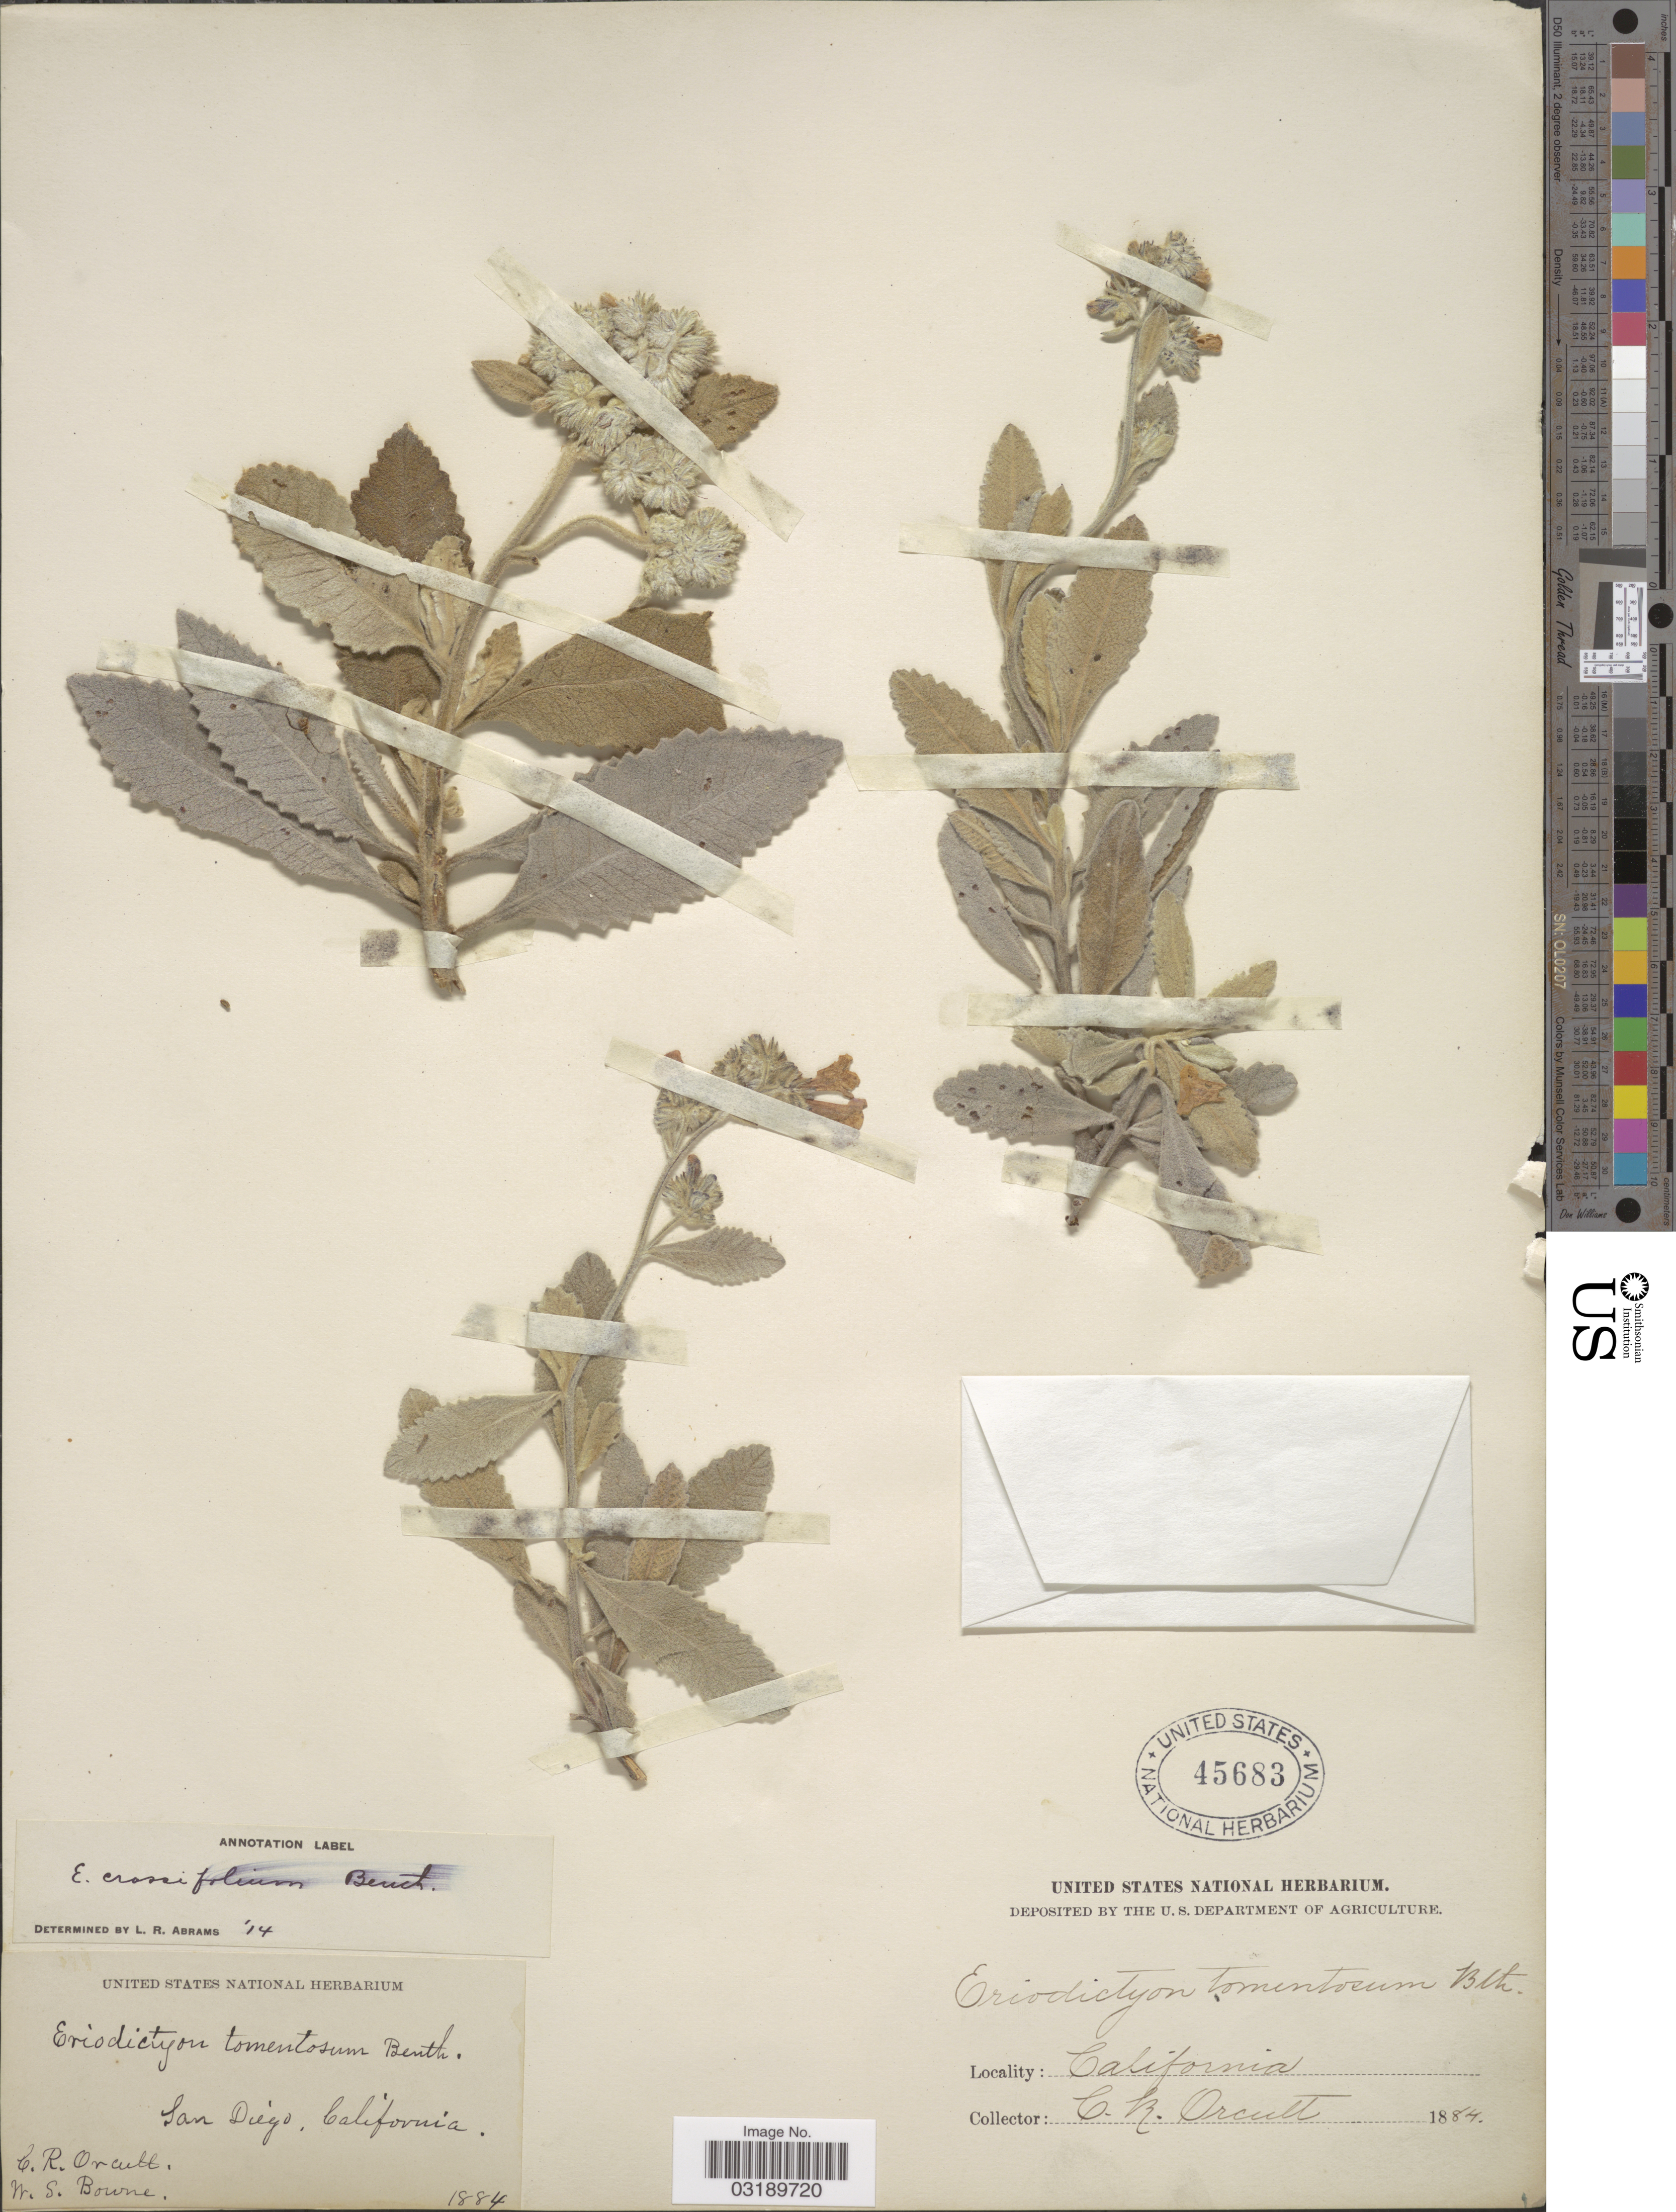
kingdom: Plantae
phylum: Tracheophyta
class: Magnoliopsida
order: Boraginales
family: Namaceae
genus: Eriodictyon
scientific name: Eriodictyon crassifolium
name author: Benth.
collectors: C. R. Orcutt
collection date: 1884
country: United States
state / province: California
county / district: San Diego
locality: San Diego.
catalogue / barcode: US 45683